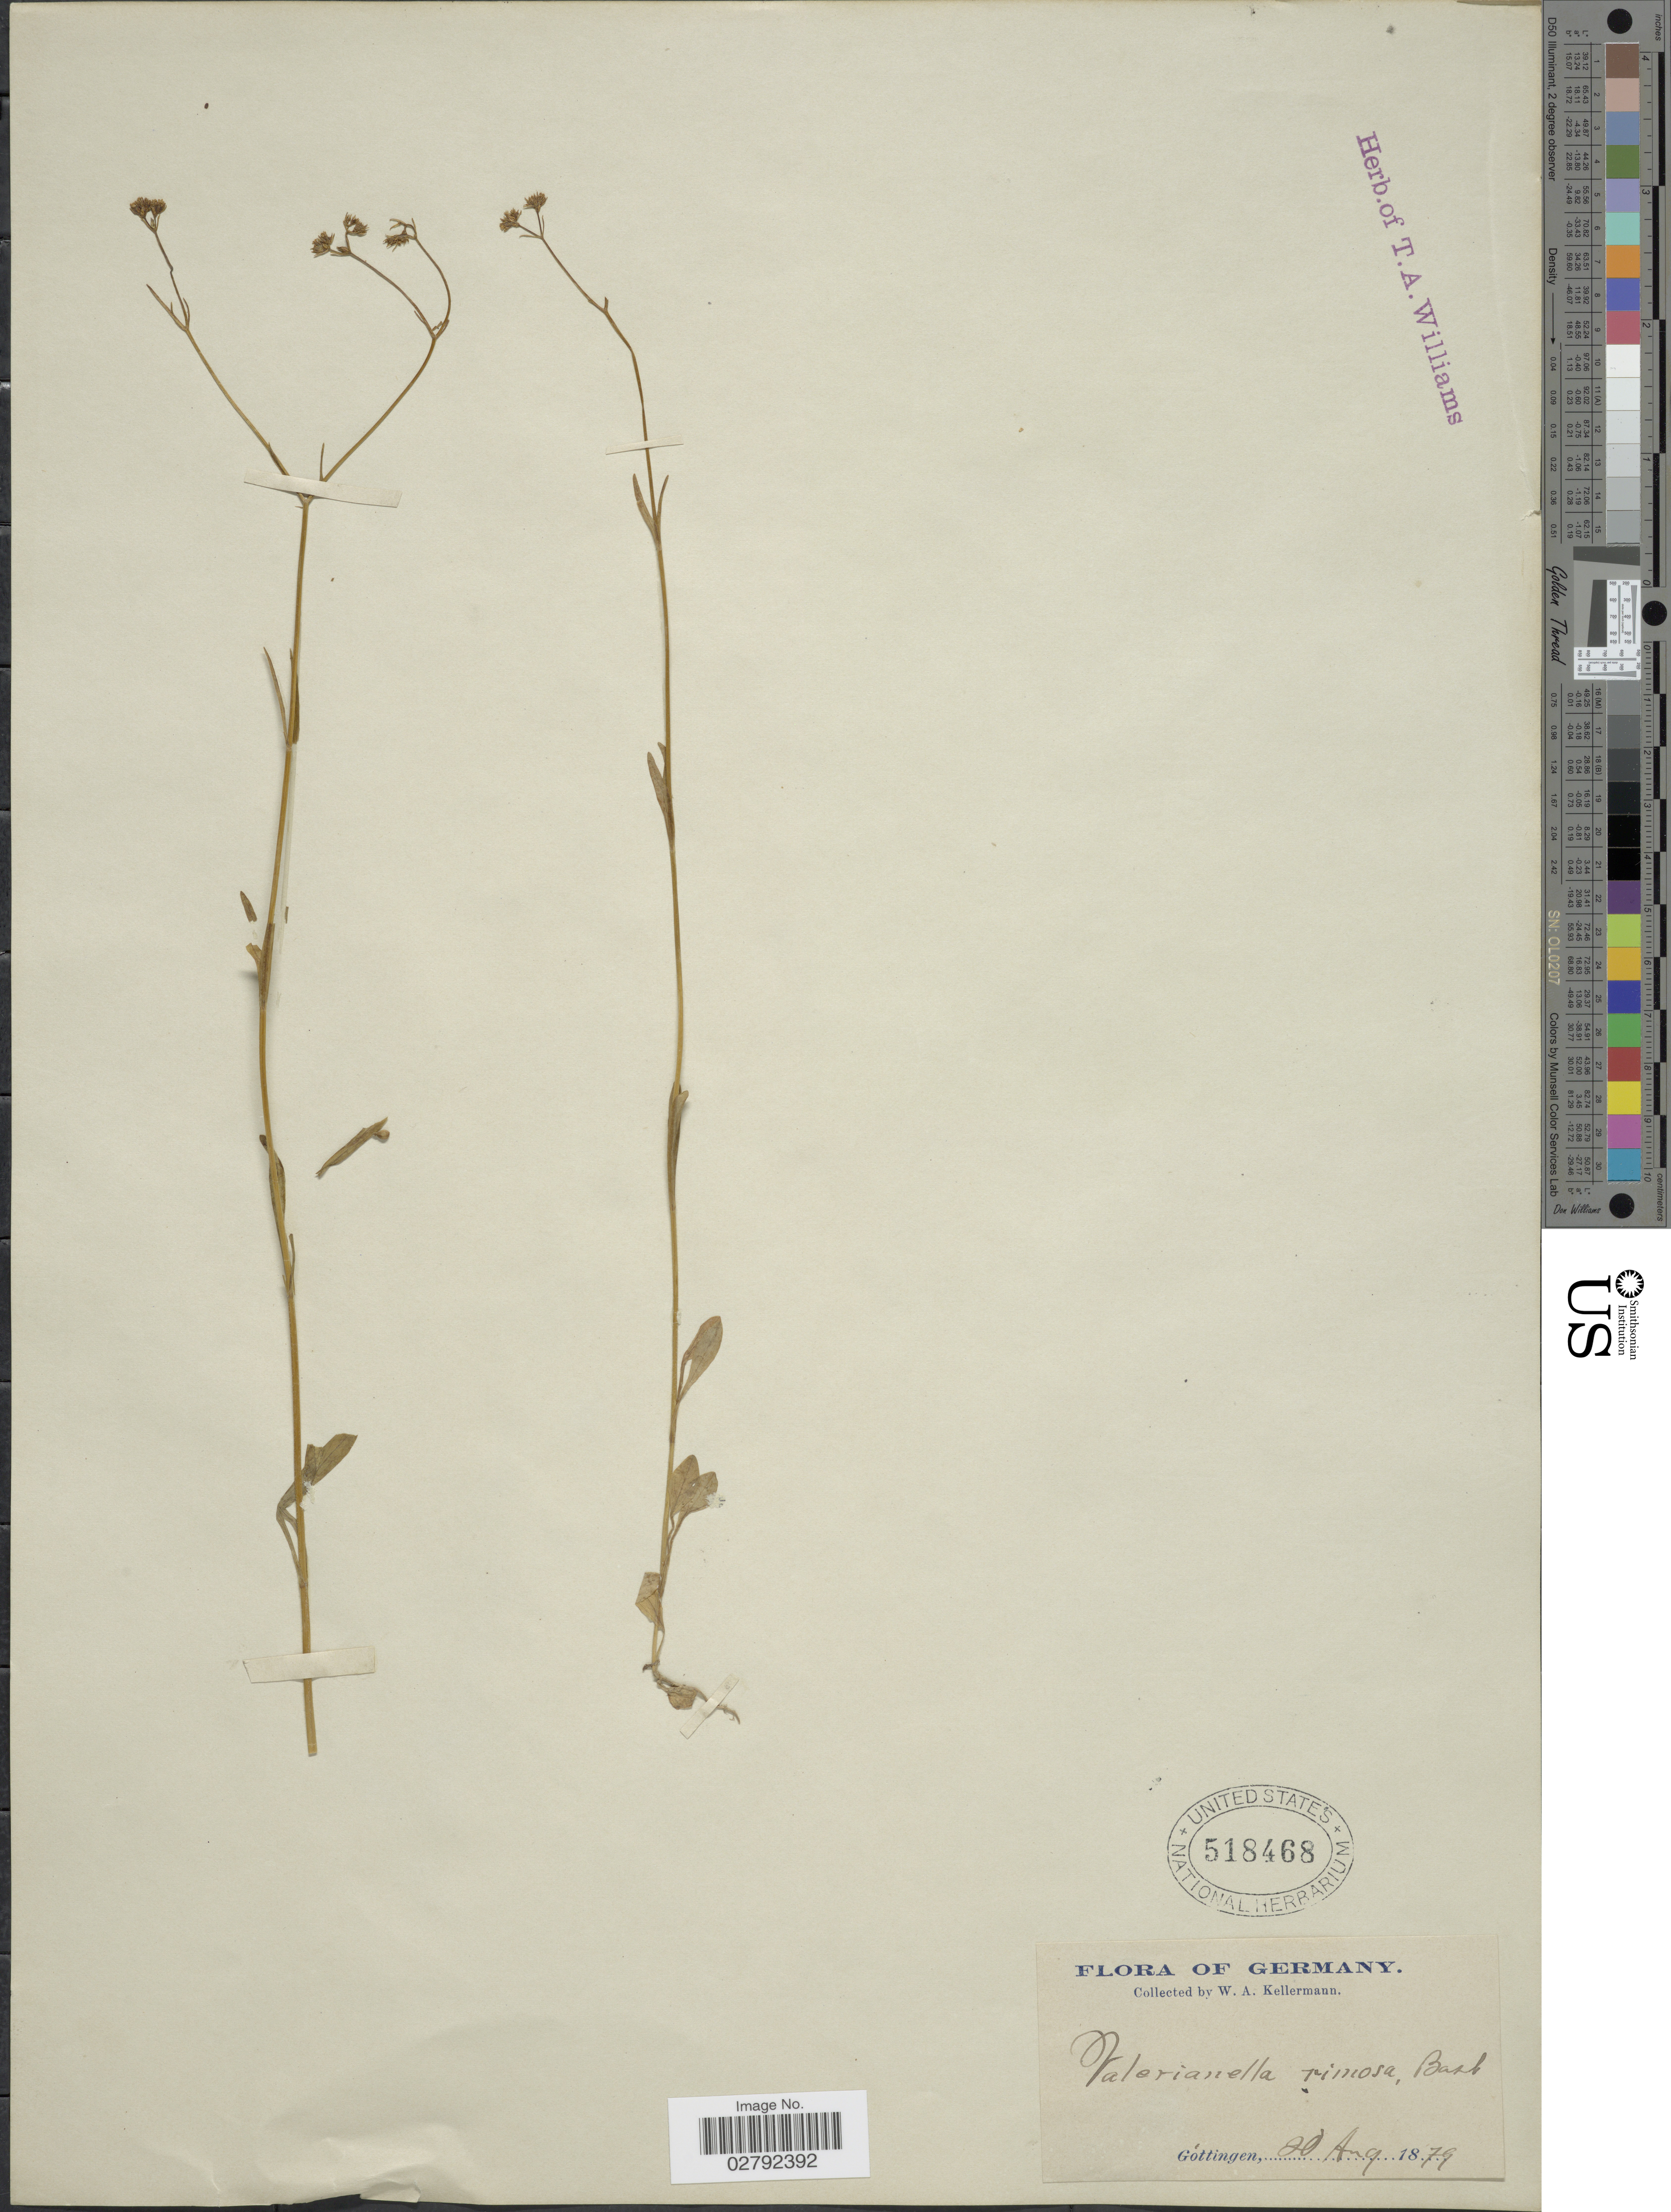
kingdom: Plantae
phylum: Tracheophyta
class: Magnoliopsida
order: Dipsacales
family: Caprifoliaceae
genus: Valerianella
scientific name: Valerianella rimosa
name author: Bâstard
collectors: W. A. Kellermann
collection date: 1879-08-20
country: Germany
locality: Góttingen.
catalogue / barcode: US 518468